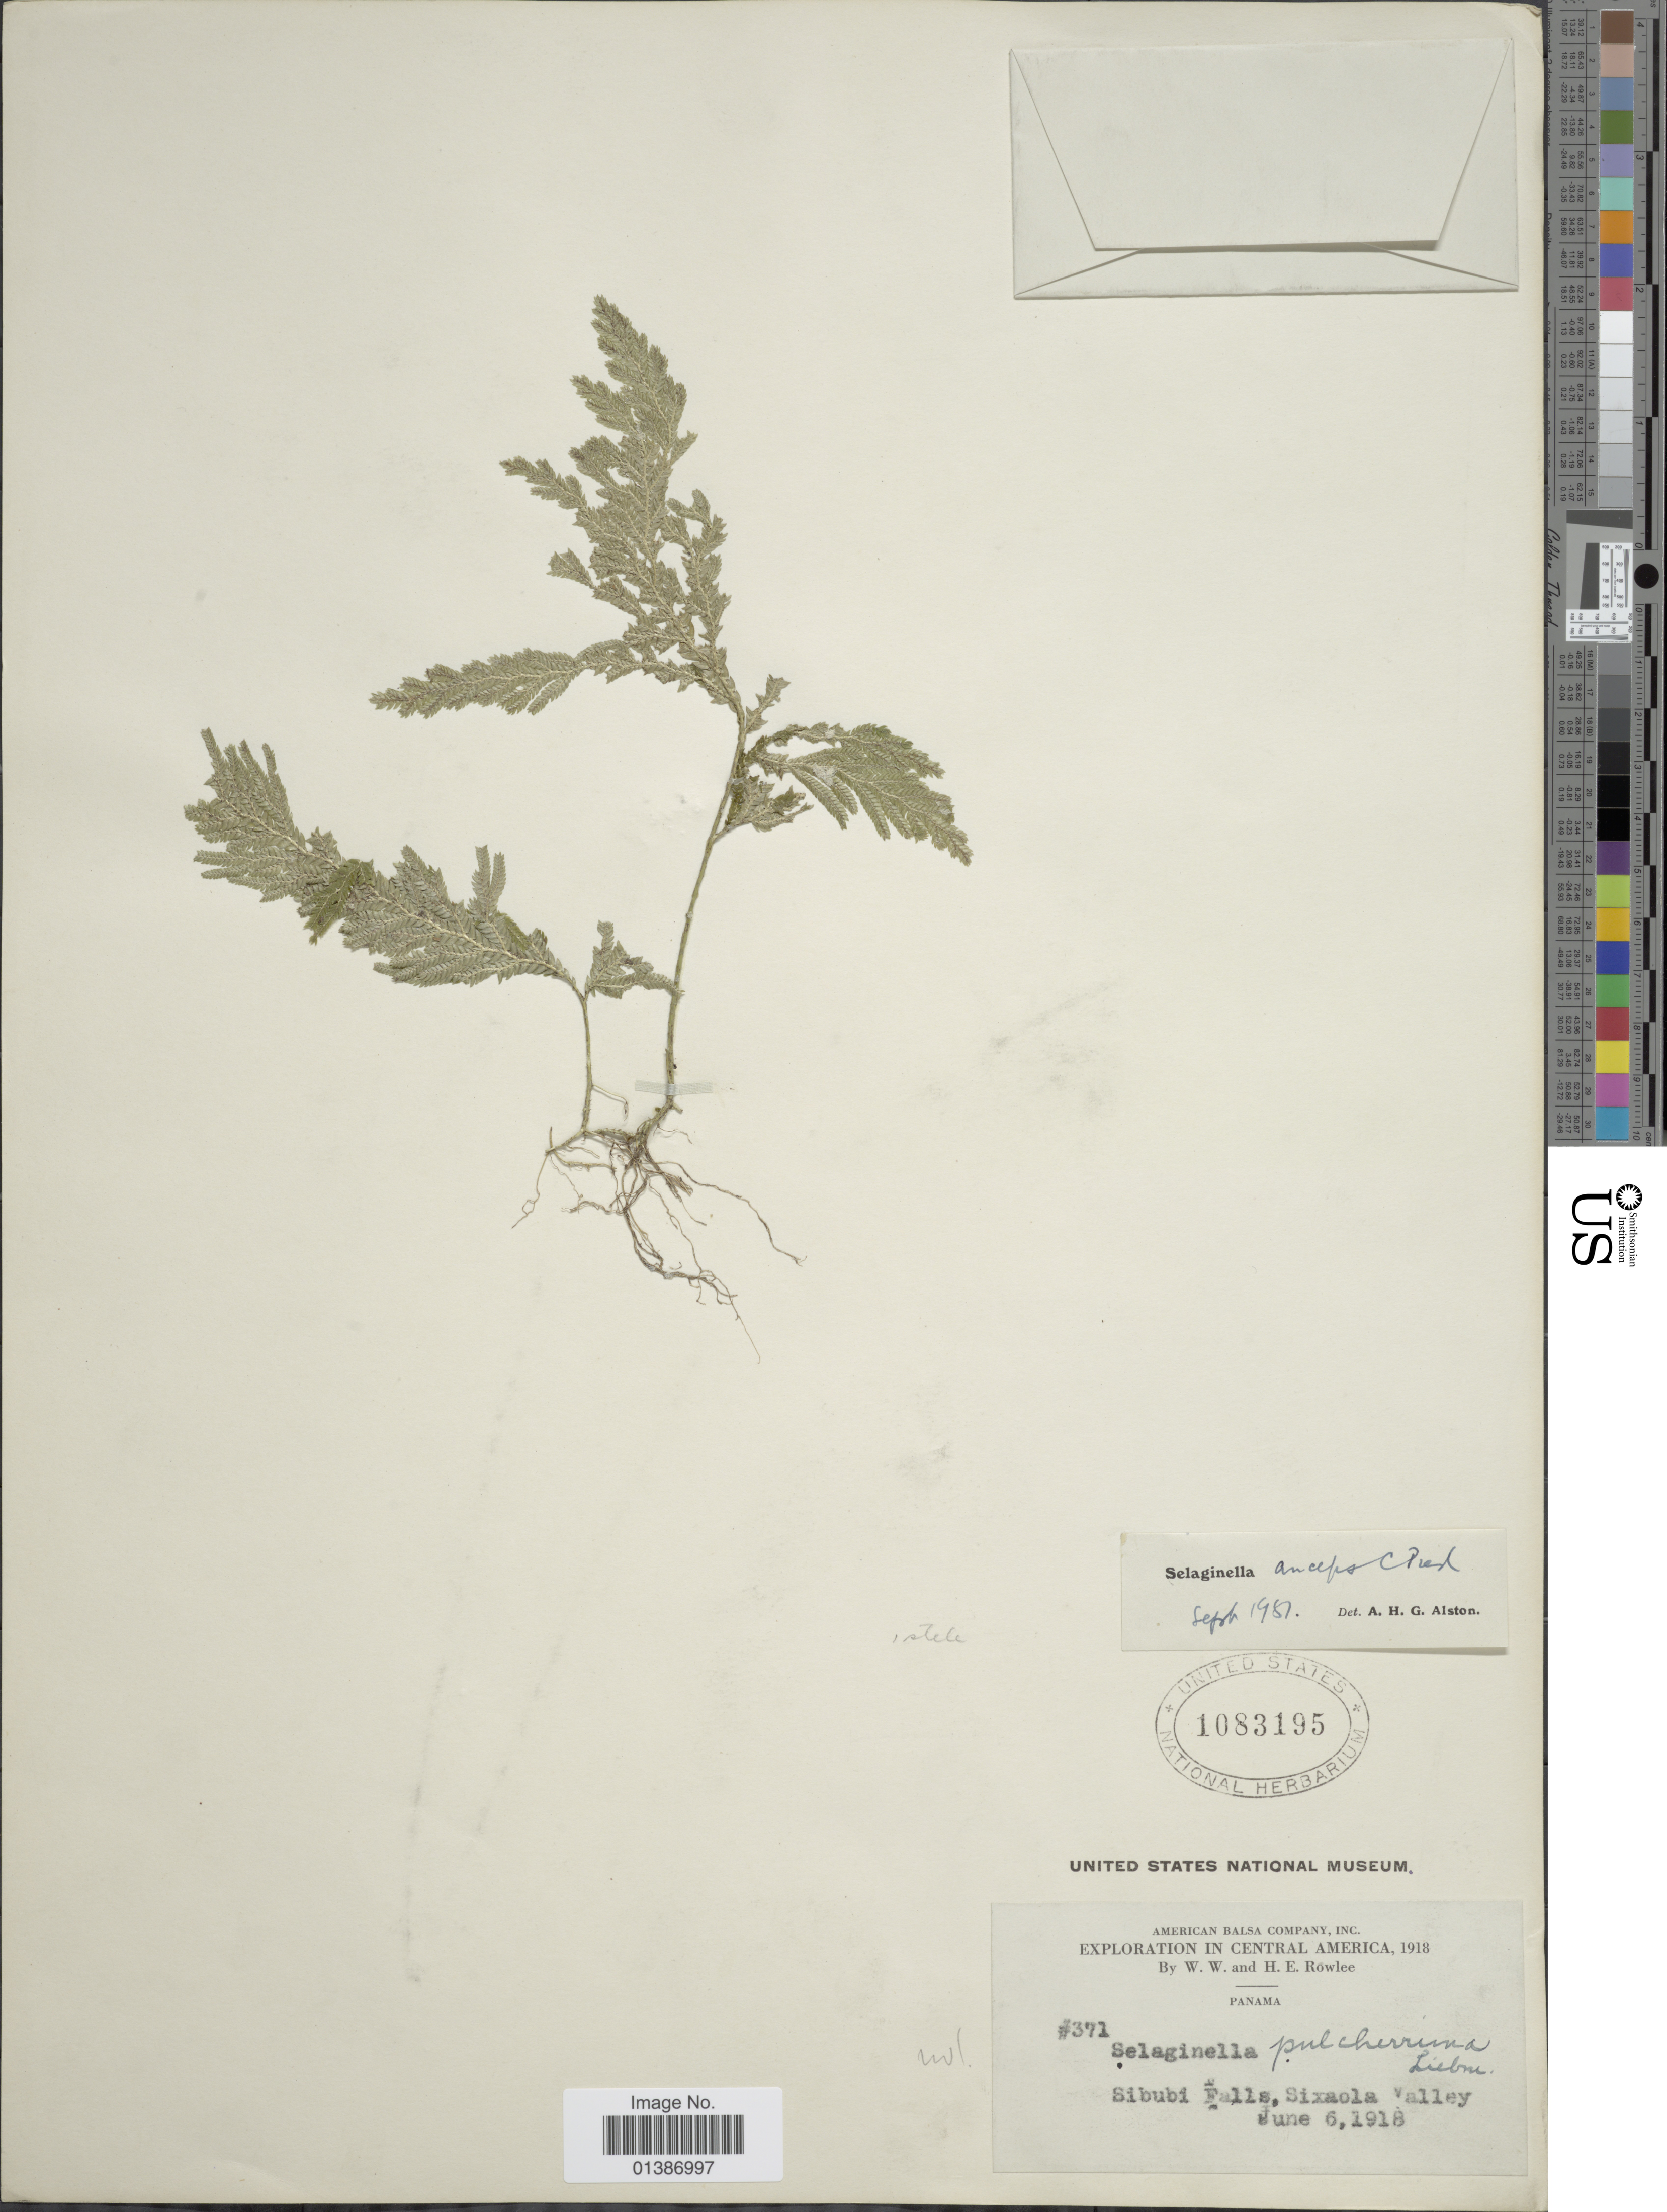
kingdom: Plantae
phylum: Tracheophyta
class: Lycopodiopsida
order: Selaginellales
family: Selaginellaceae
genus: Selaginella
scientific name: Selaginella anceps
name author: (C. Presl)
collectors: W. W. Rowlee & H. E. Rowlee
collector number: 371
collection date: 1918-06-06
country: Panama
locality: Sibubi Falls, Sixaola Valley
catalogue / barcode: US 1083195